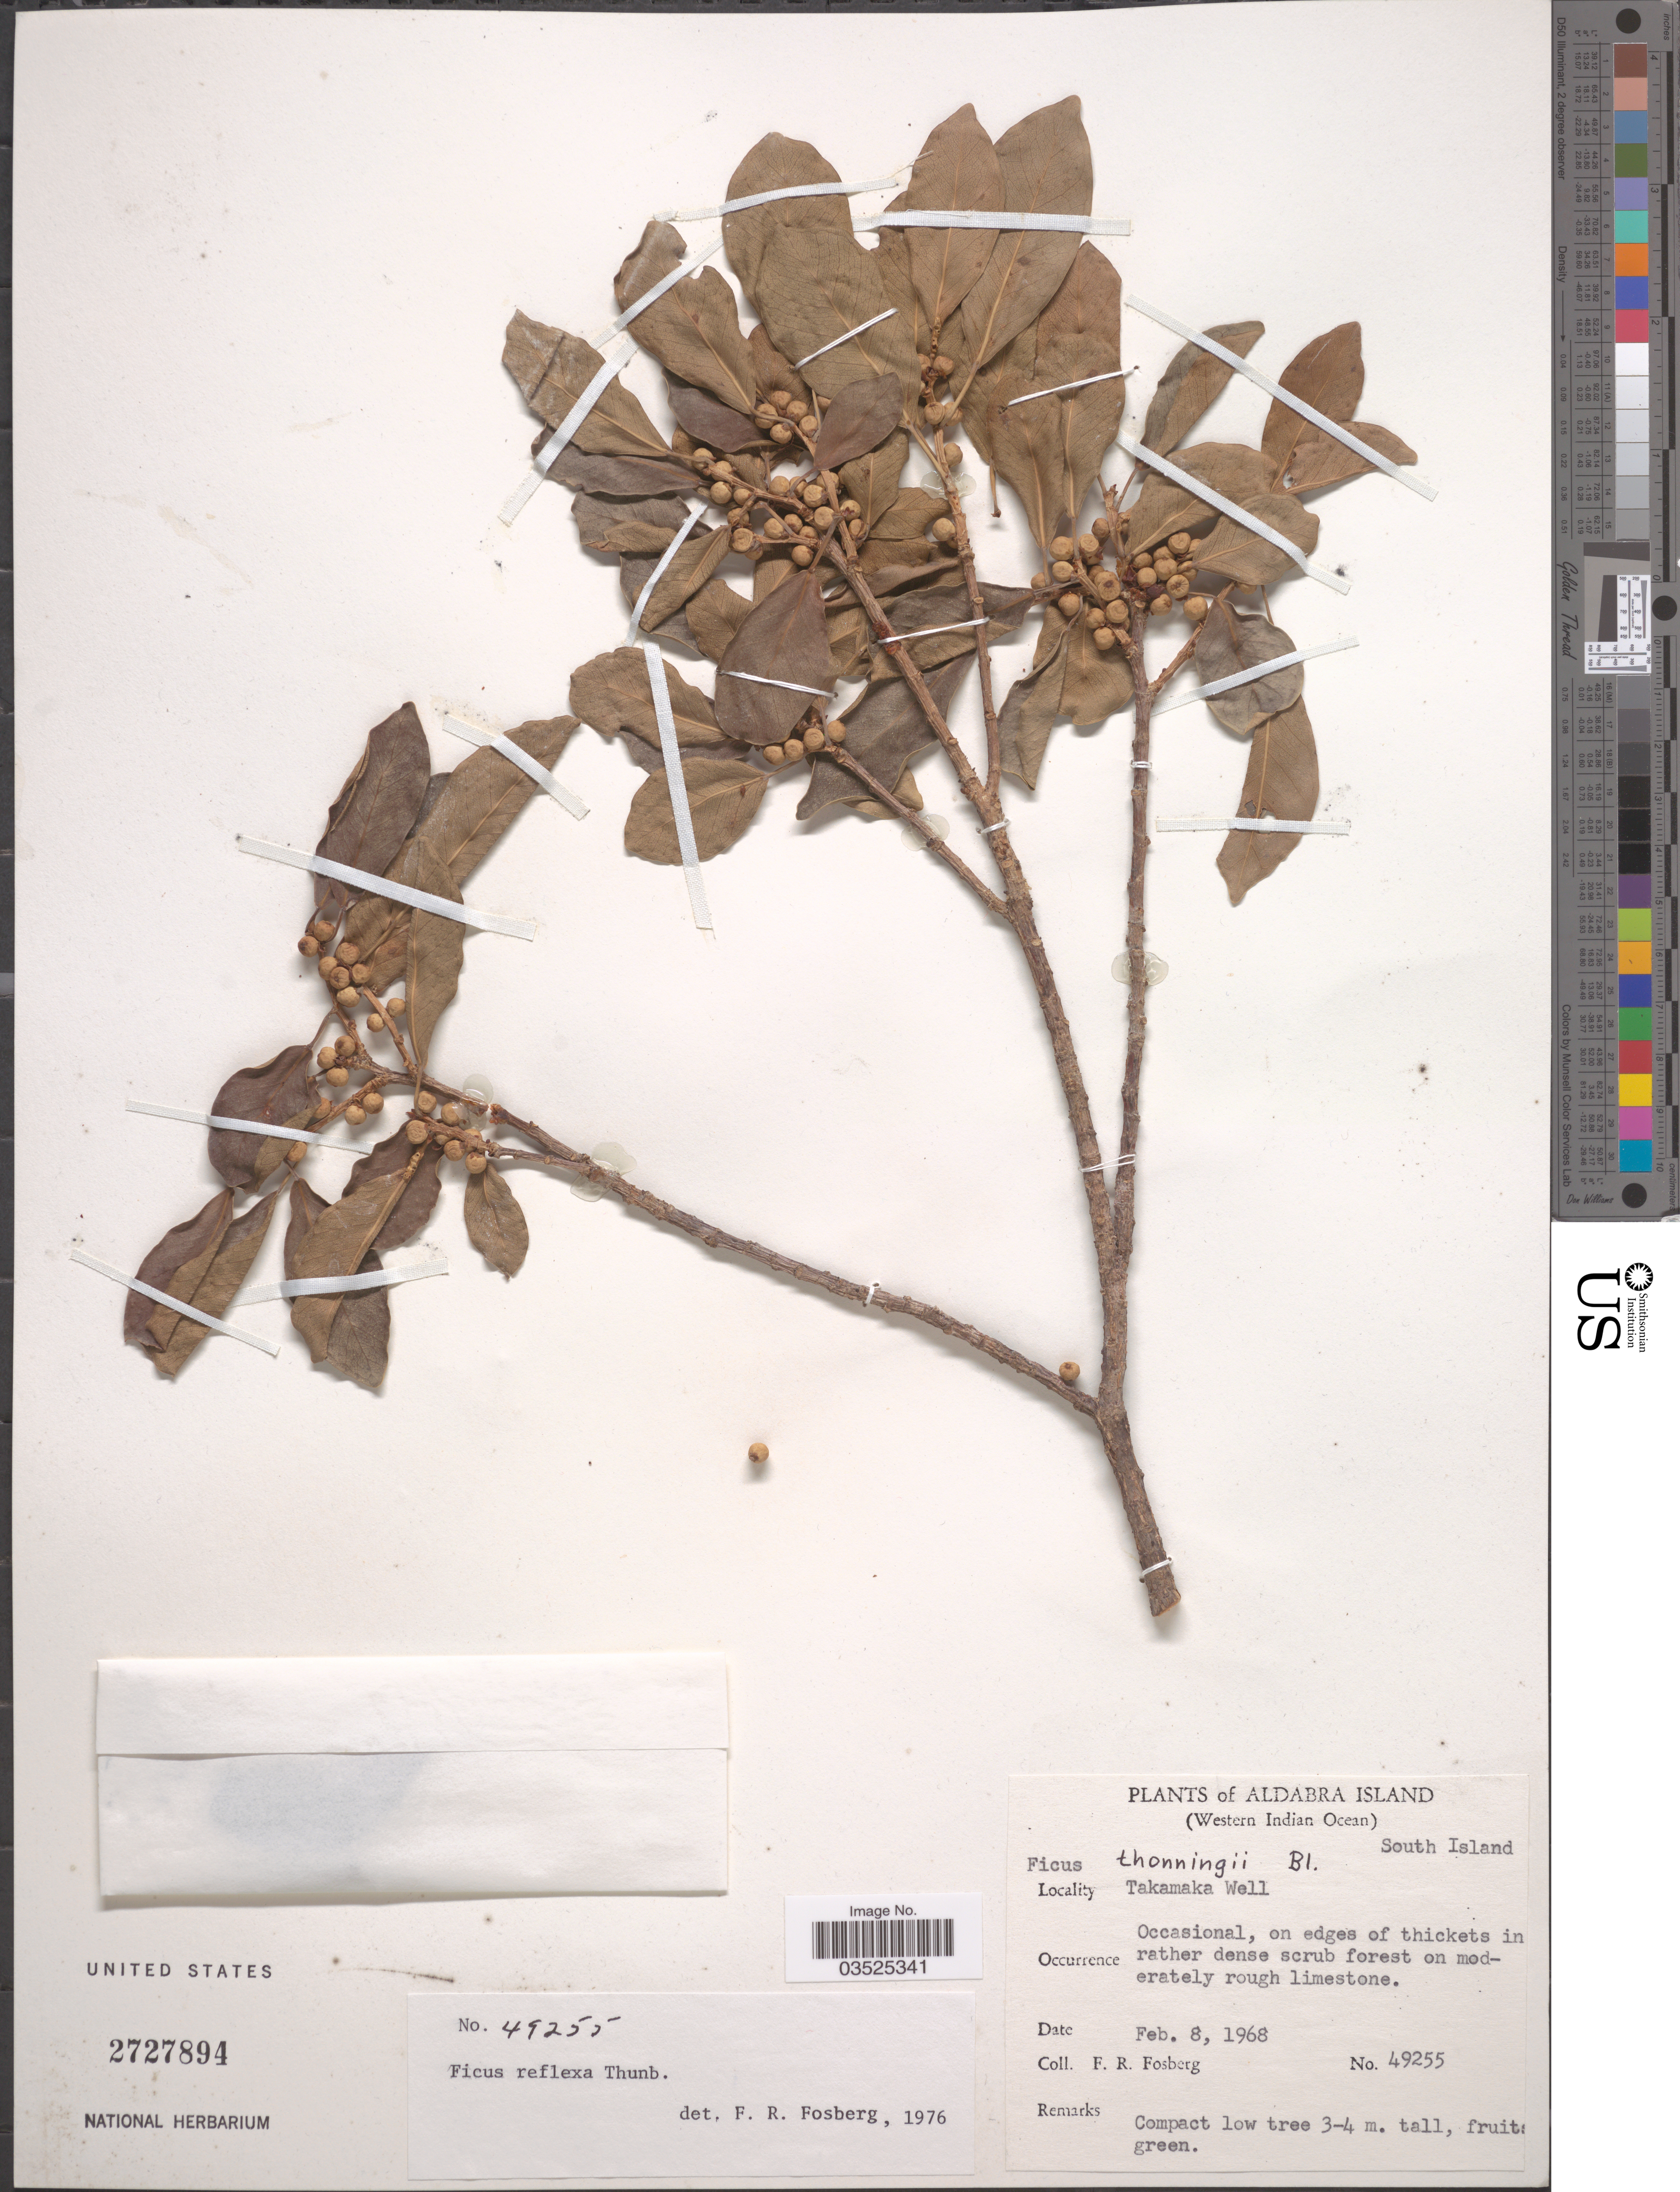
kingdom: Plantae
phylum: Tracheophyta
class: Magnoliopsida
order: Rosales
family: Moraceae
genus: Ficus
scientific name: Ficus reflexa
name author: Thunb.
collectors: F. R. Fosberg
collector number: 49255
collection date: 1968-02-08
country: Seychelles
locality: Aldabra Island (Western Indian Ocean) South Island. Takamaka Well.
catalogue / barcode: US 2727894